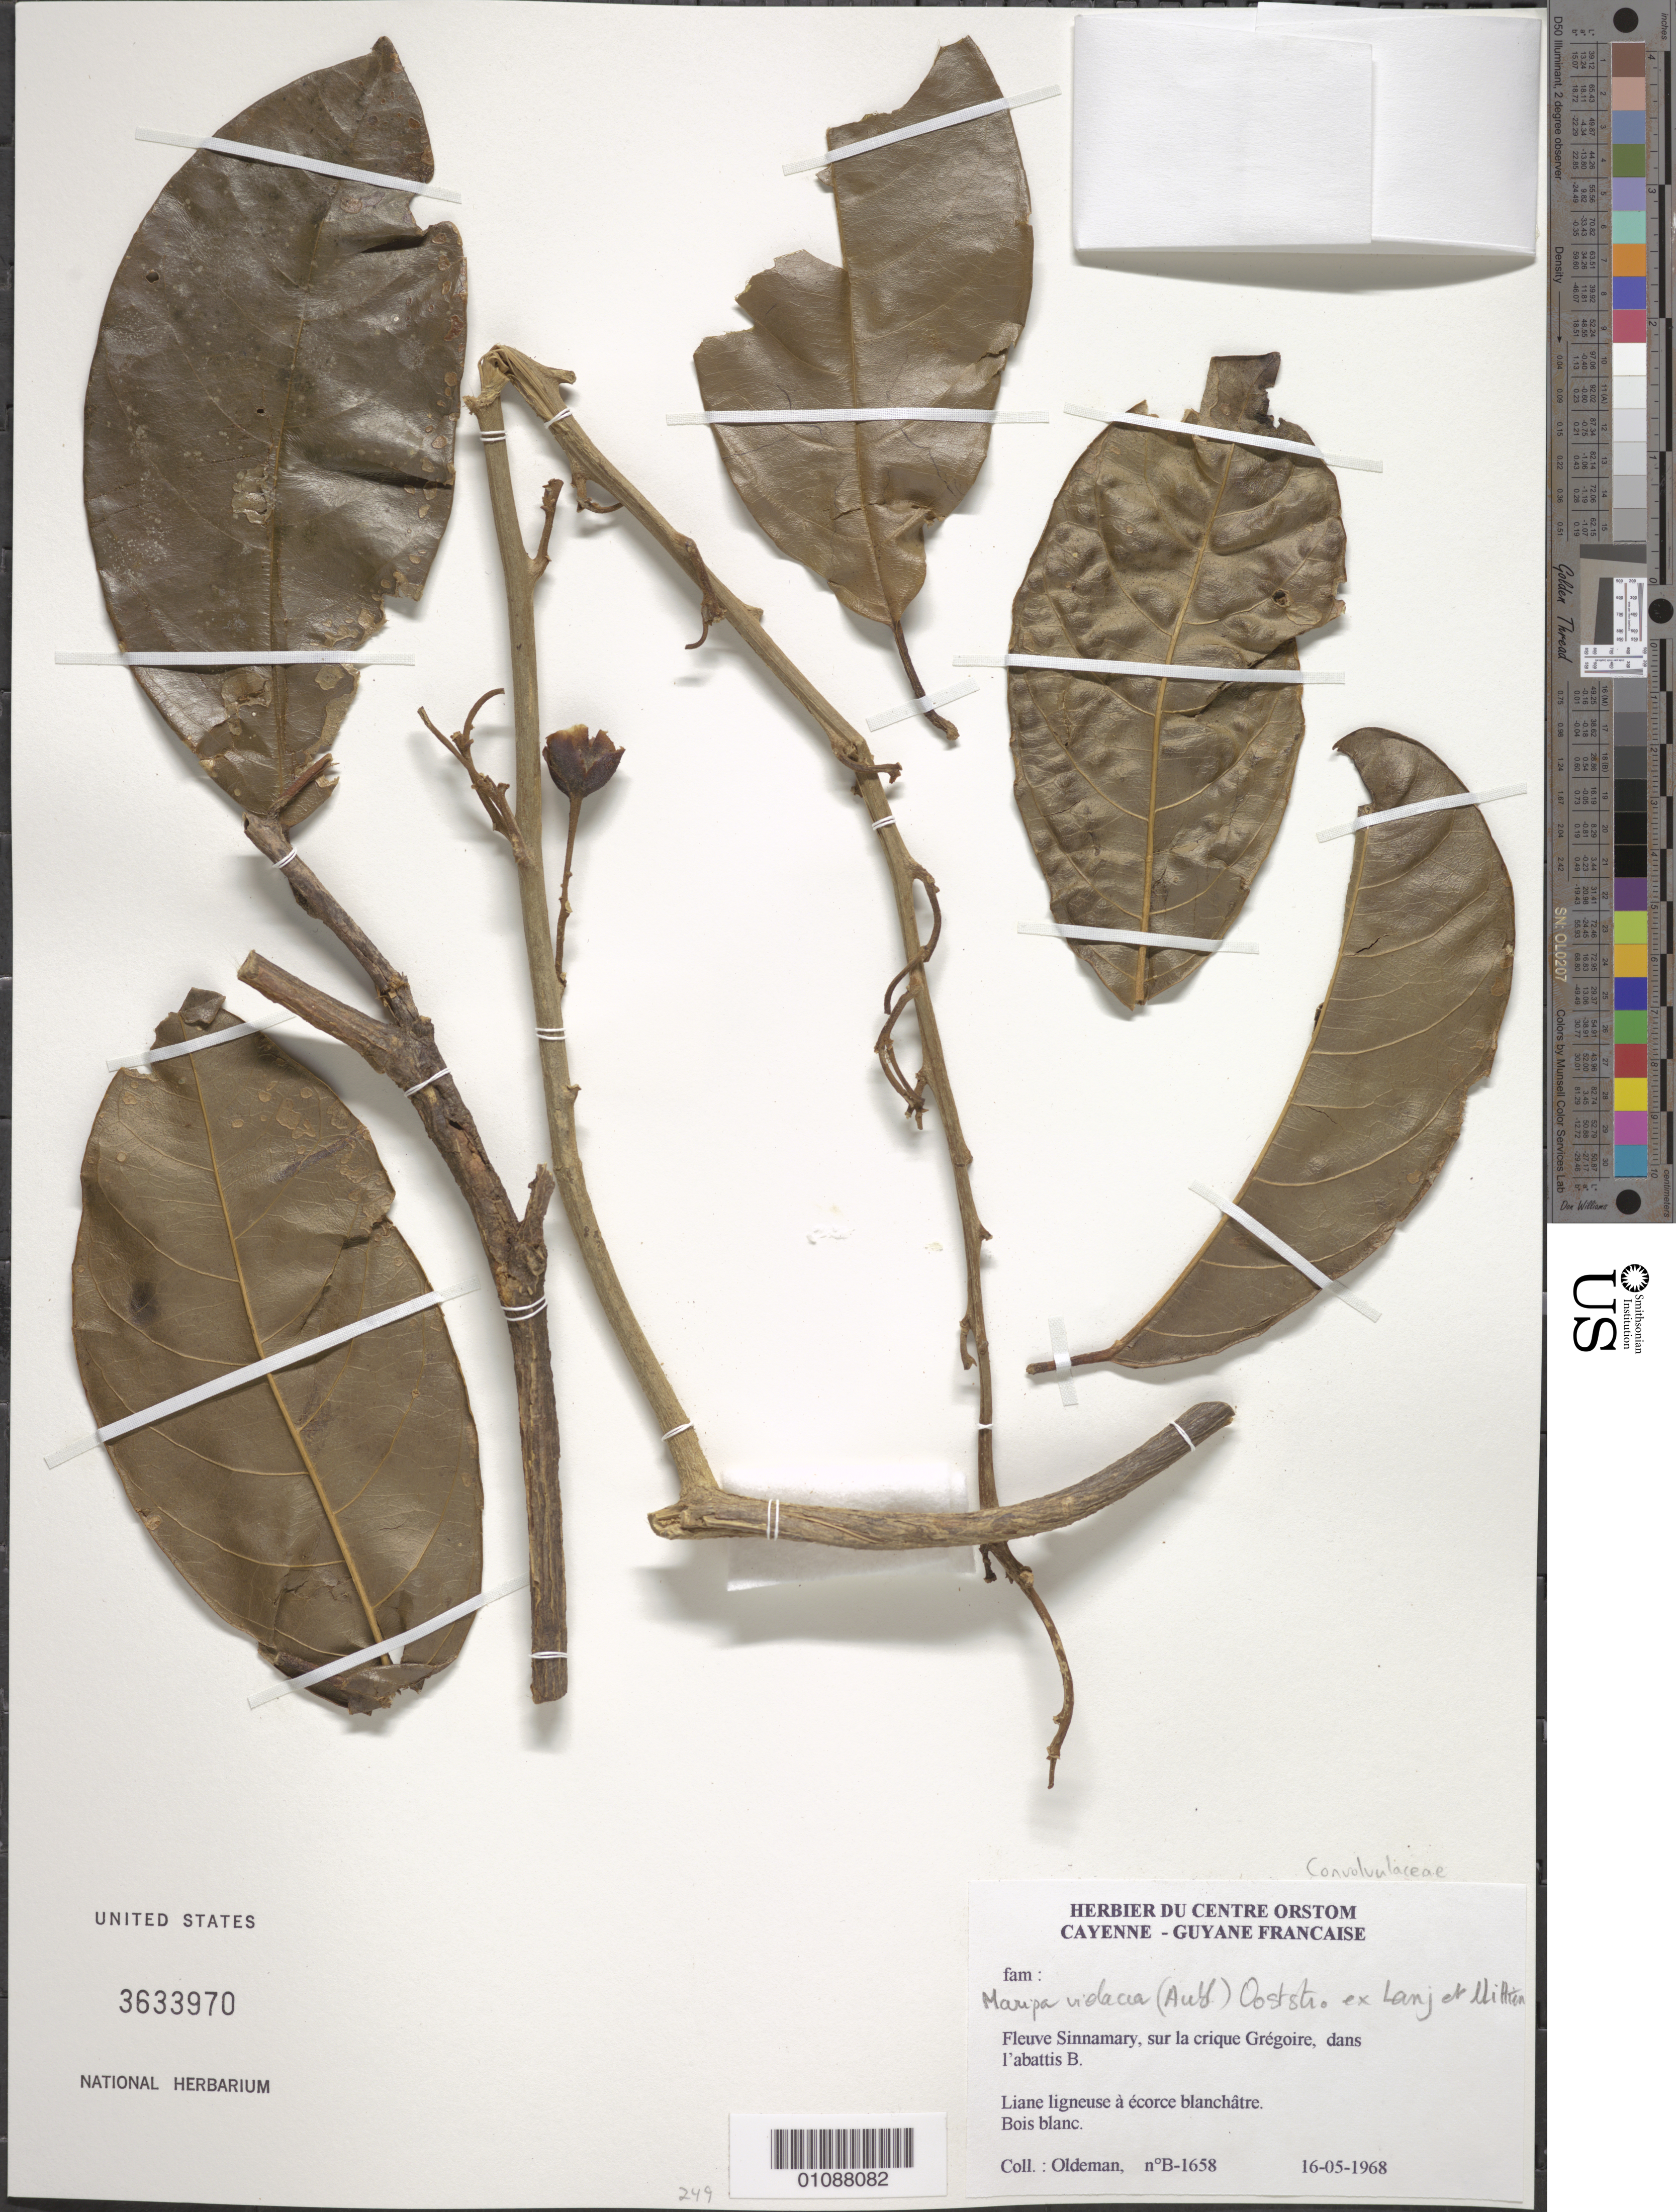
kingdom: Plantae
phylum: Tracheophyta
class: Magnoliopsida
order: Solanales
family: Convolvulaceae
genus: Maripa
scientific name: Maripa violacea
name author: (Aubl.) Ooststr. ex Lanj. & Uittien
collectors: R. Oldeman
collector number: B 1658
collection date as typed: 16-May-68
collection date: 1968-05-16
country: French Guiana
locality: Fleuve Sinnamary, sur la crique Grégroire, dans l'abattis B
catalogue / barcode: US 3633970